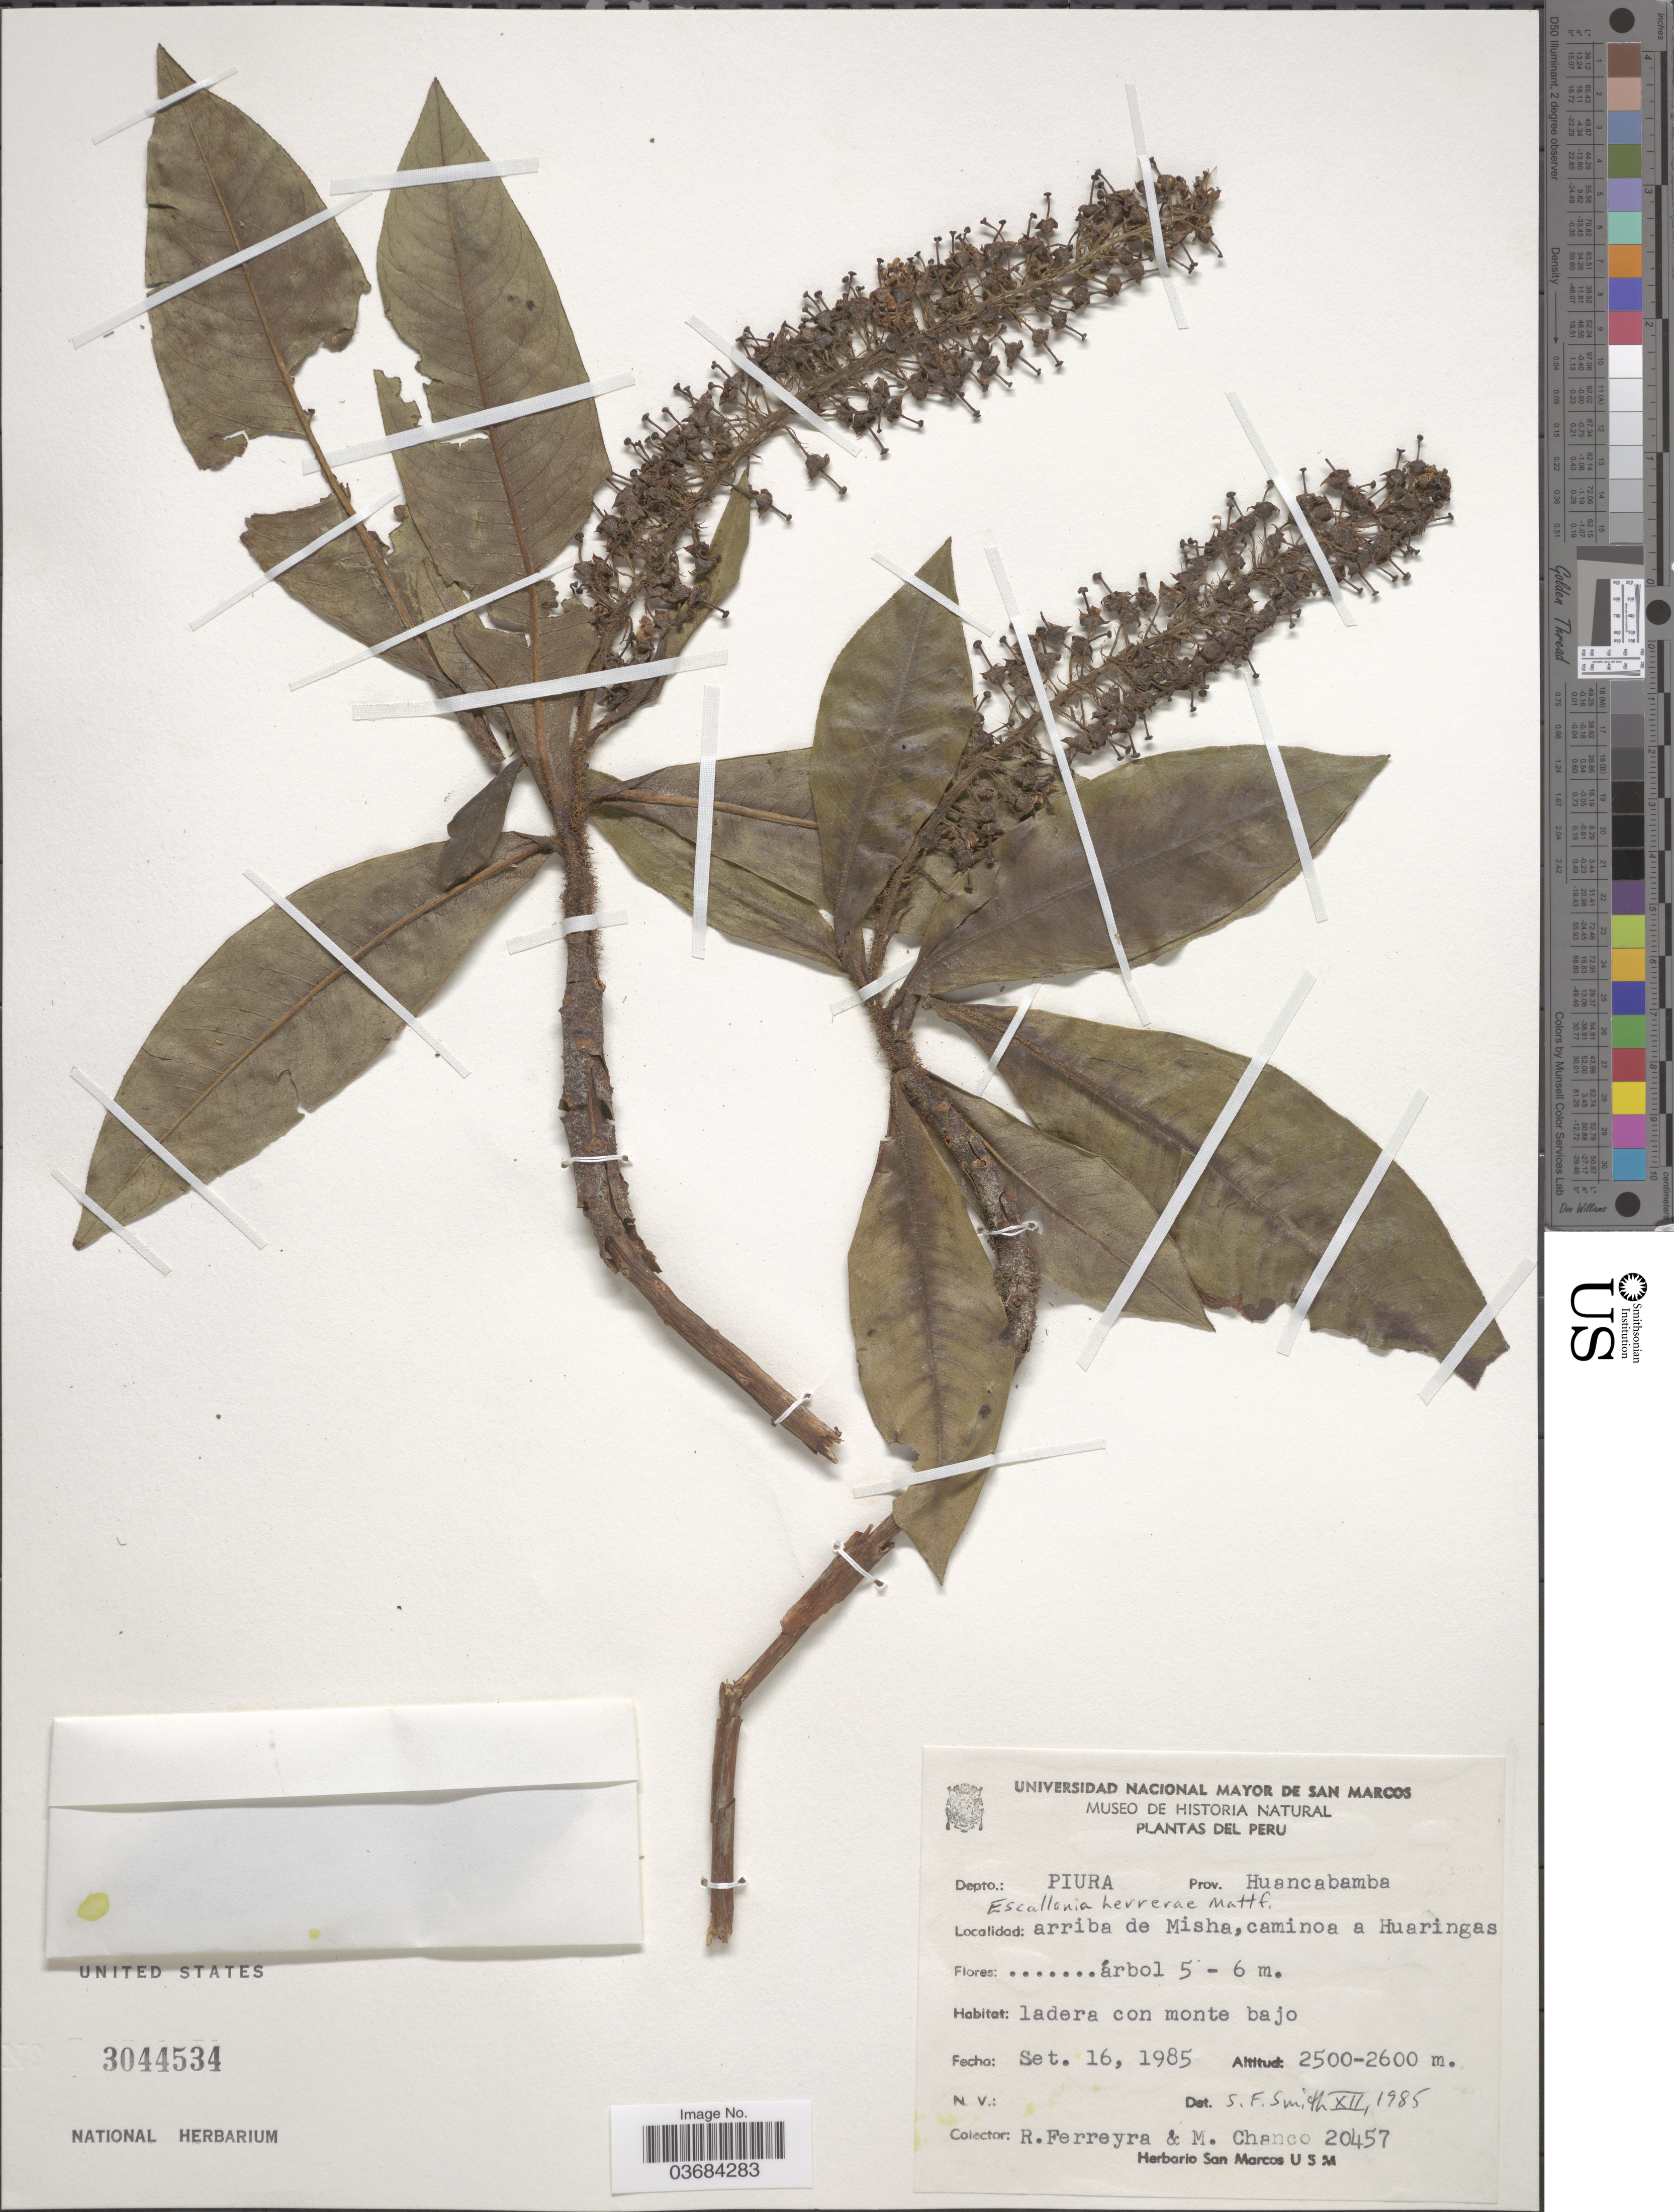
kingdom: Plantae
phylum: Tracheophyta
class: Magnoliopsida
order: Escalloniales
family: Escalloniaceae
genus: Escallonia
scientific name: Escallonia herrerae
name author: Mattf.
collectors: R. A. Ferreyra & M. Chanco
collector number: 20457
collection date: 1985-09-16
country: Peru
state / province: Piura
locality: Depto.: Piura. Prov. Huancabamba. Arriba de Misha, caminoa a Huaringas.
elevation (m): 2500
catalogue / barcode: US 3044534